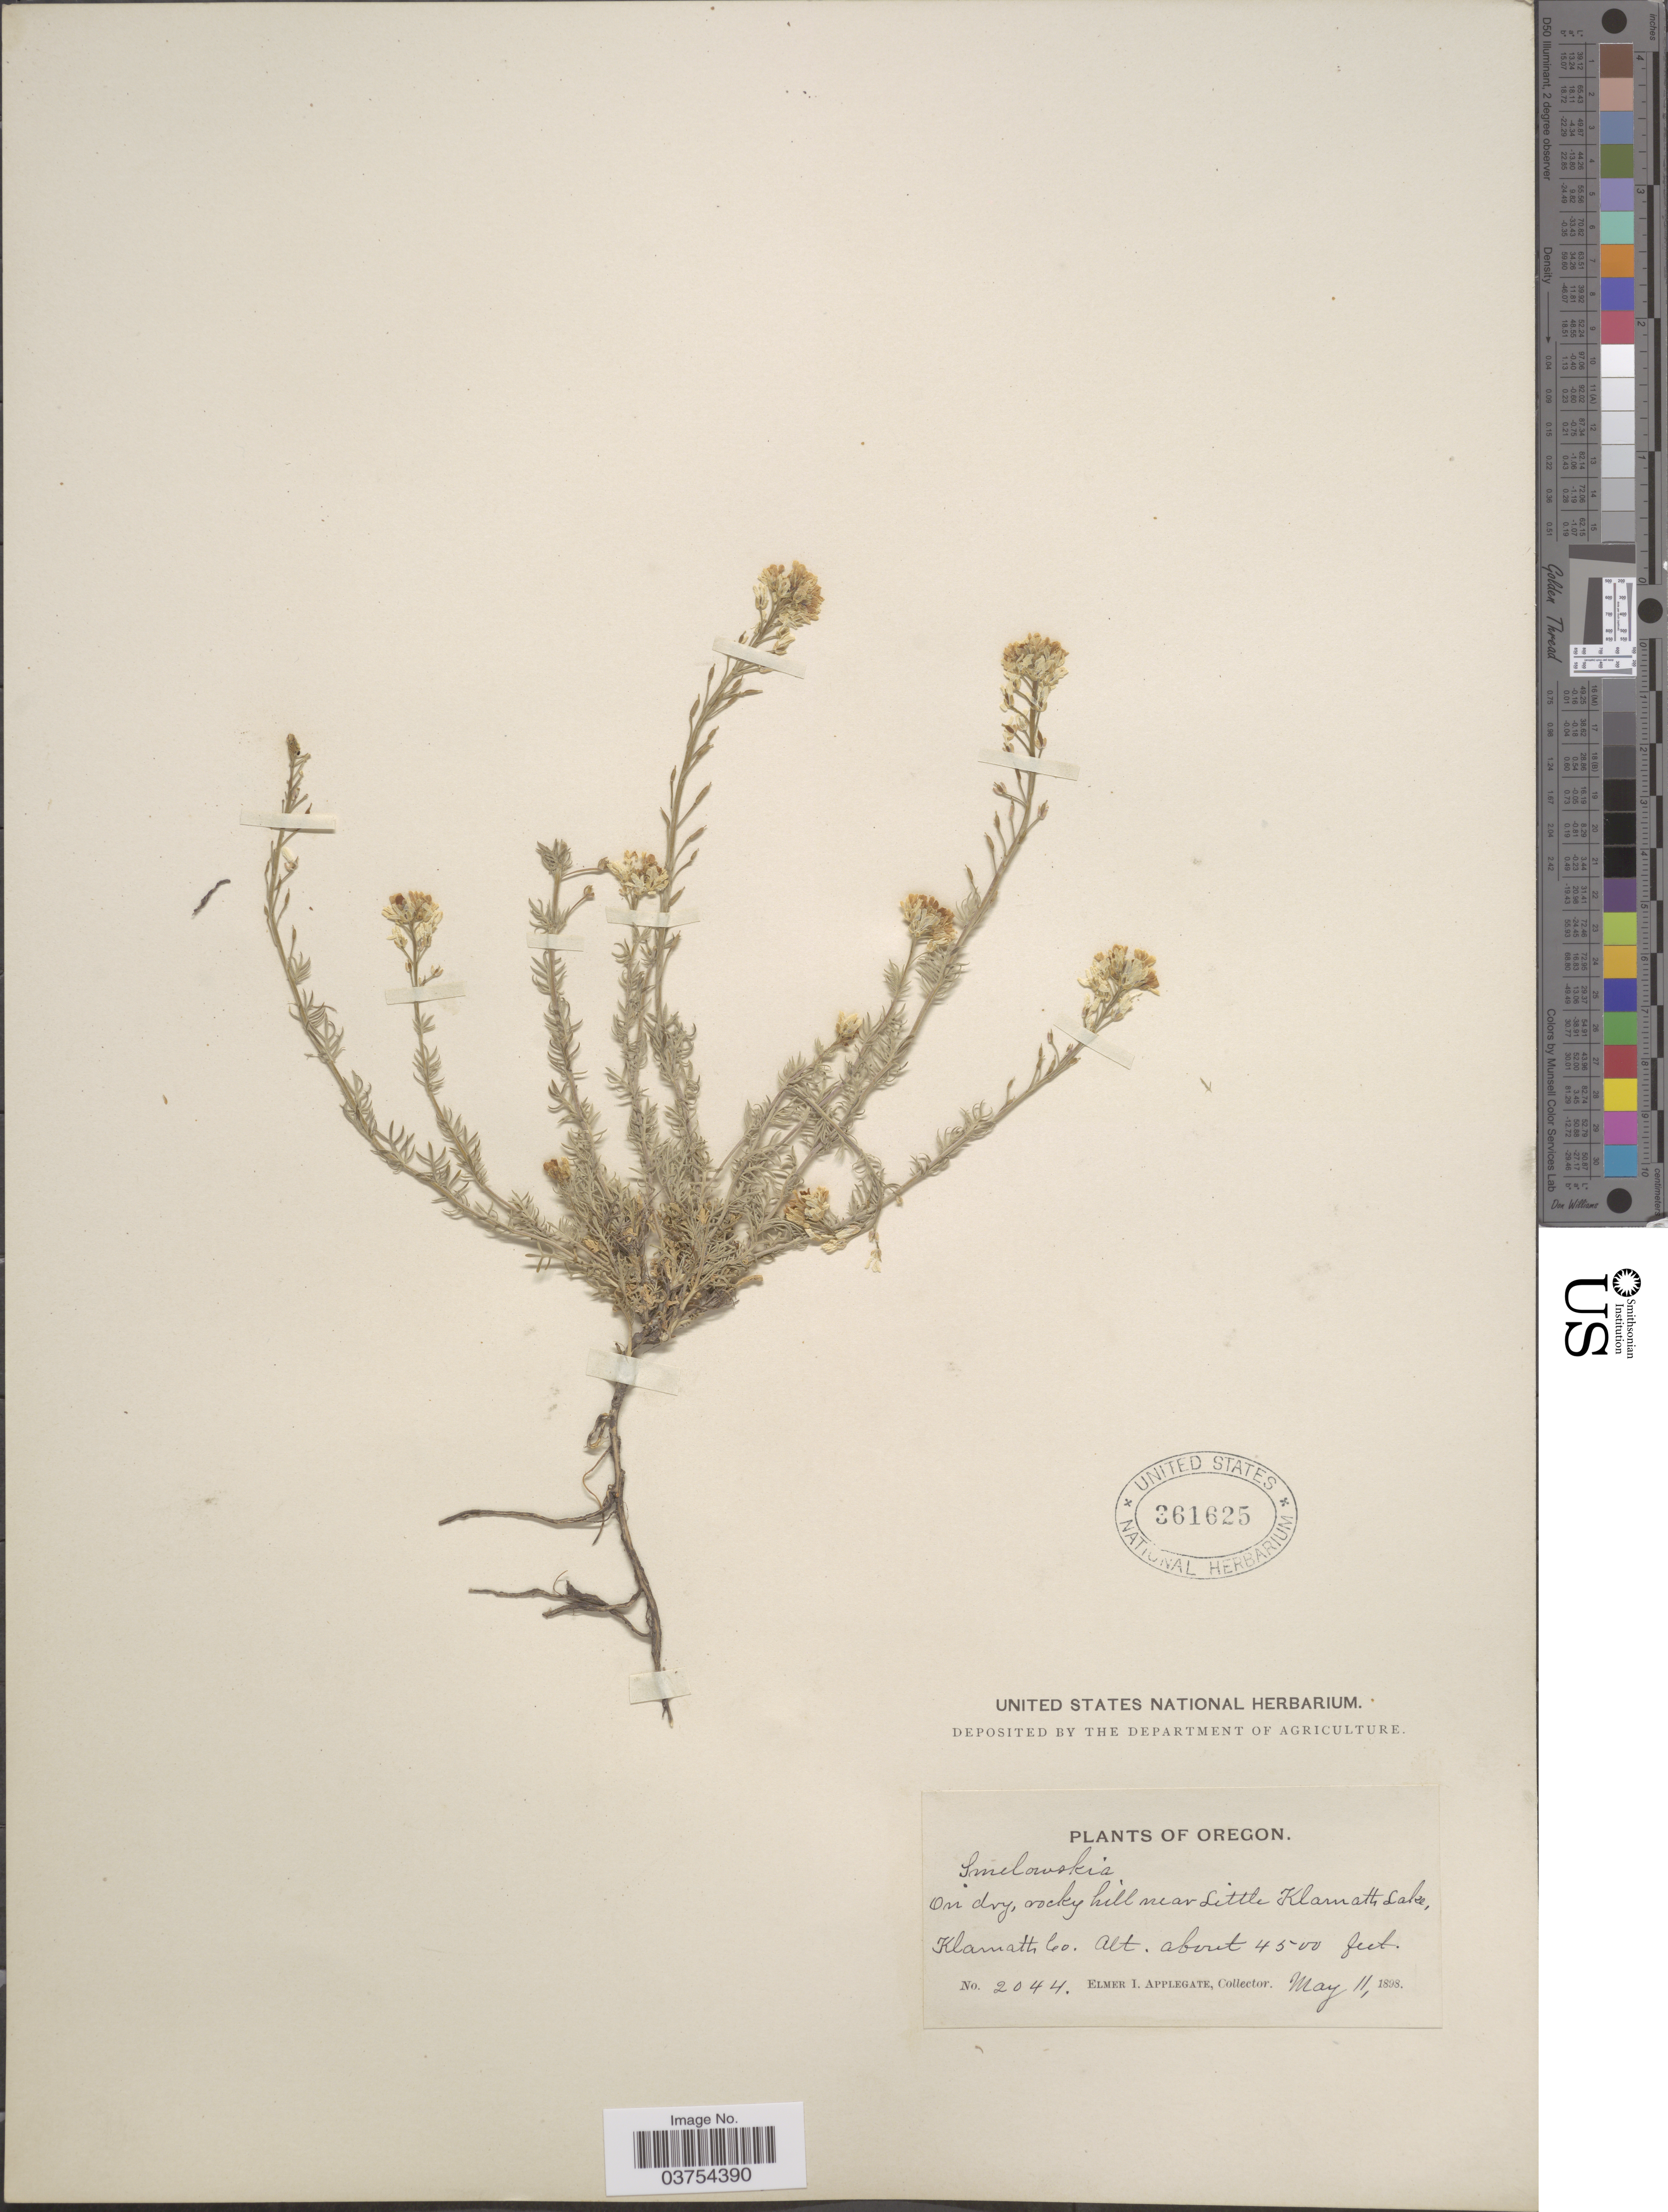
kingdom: Plantae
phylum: Tracheophyta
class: Magnoliopsida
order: Brassicales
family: Brassicaceae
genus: Smelowskia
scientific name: Smelowskia fremontii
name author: S. Watson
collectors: E. I. Applegate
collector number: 2044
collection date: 1898-05-11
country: United States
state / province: Oregon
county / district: Klamath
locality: On dry, rocky hill near Little Klamath Lake, Klamath Co.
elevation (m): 1372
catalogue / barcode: US 361625